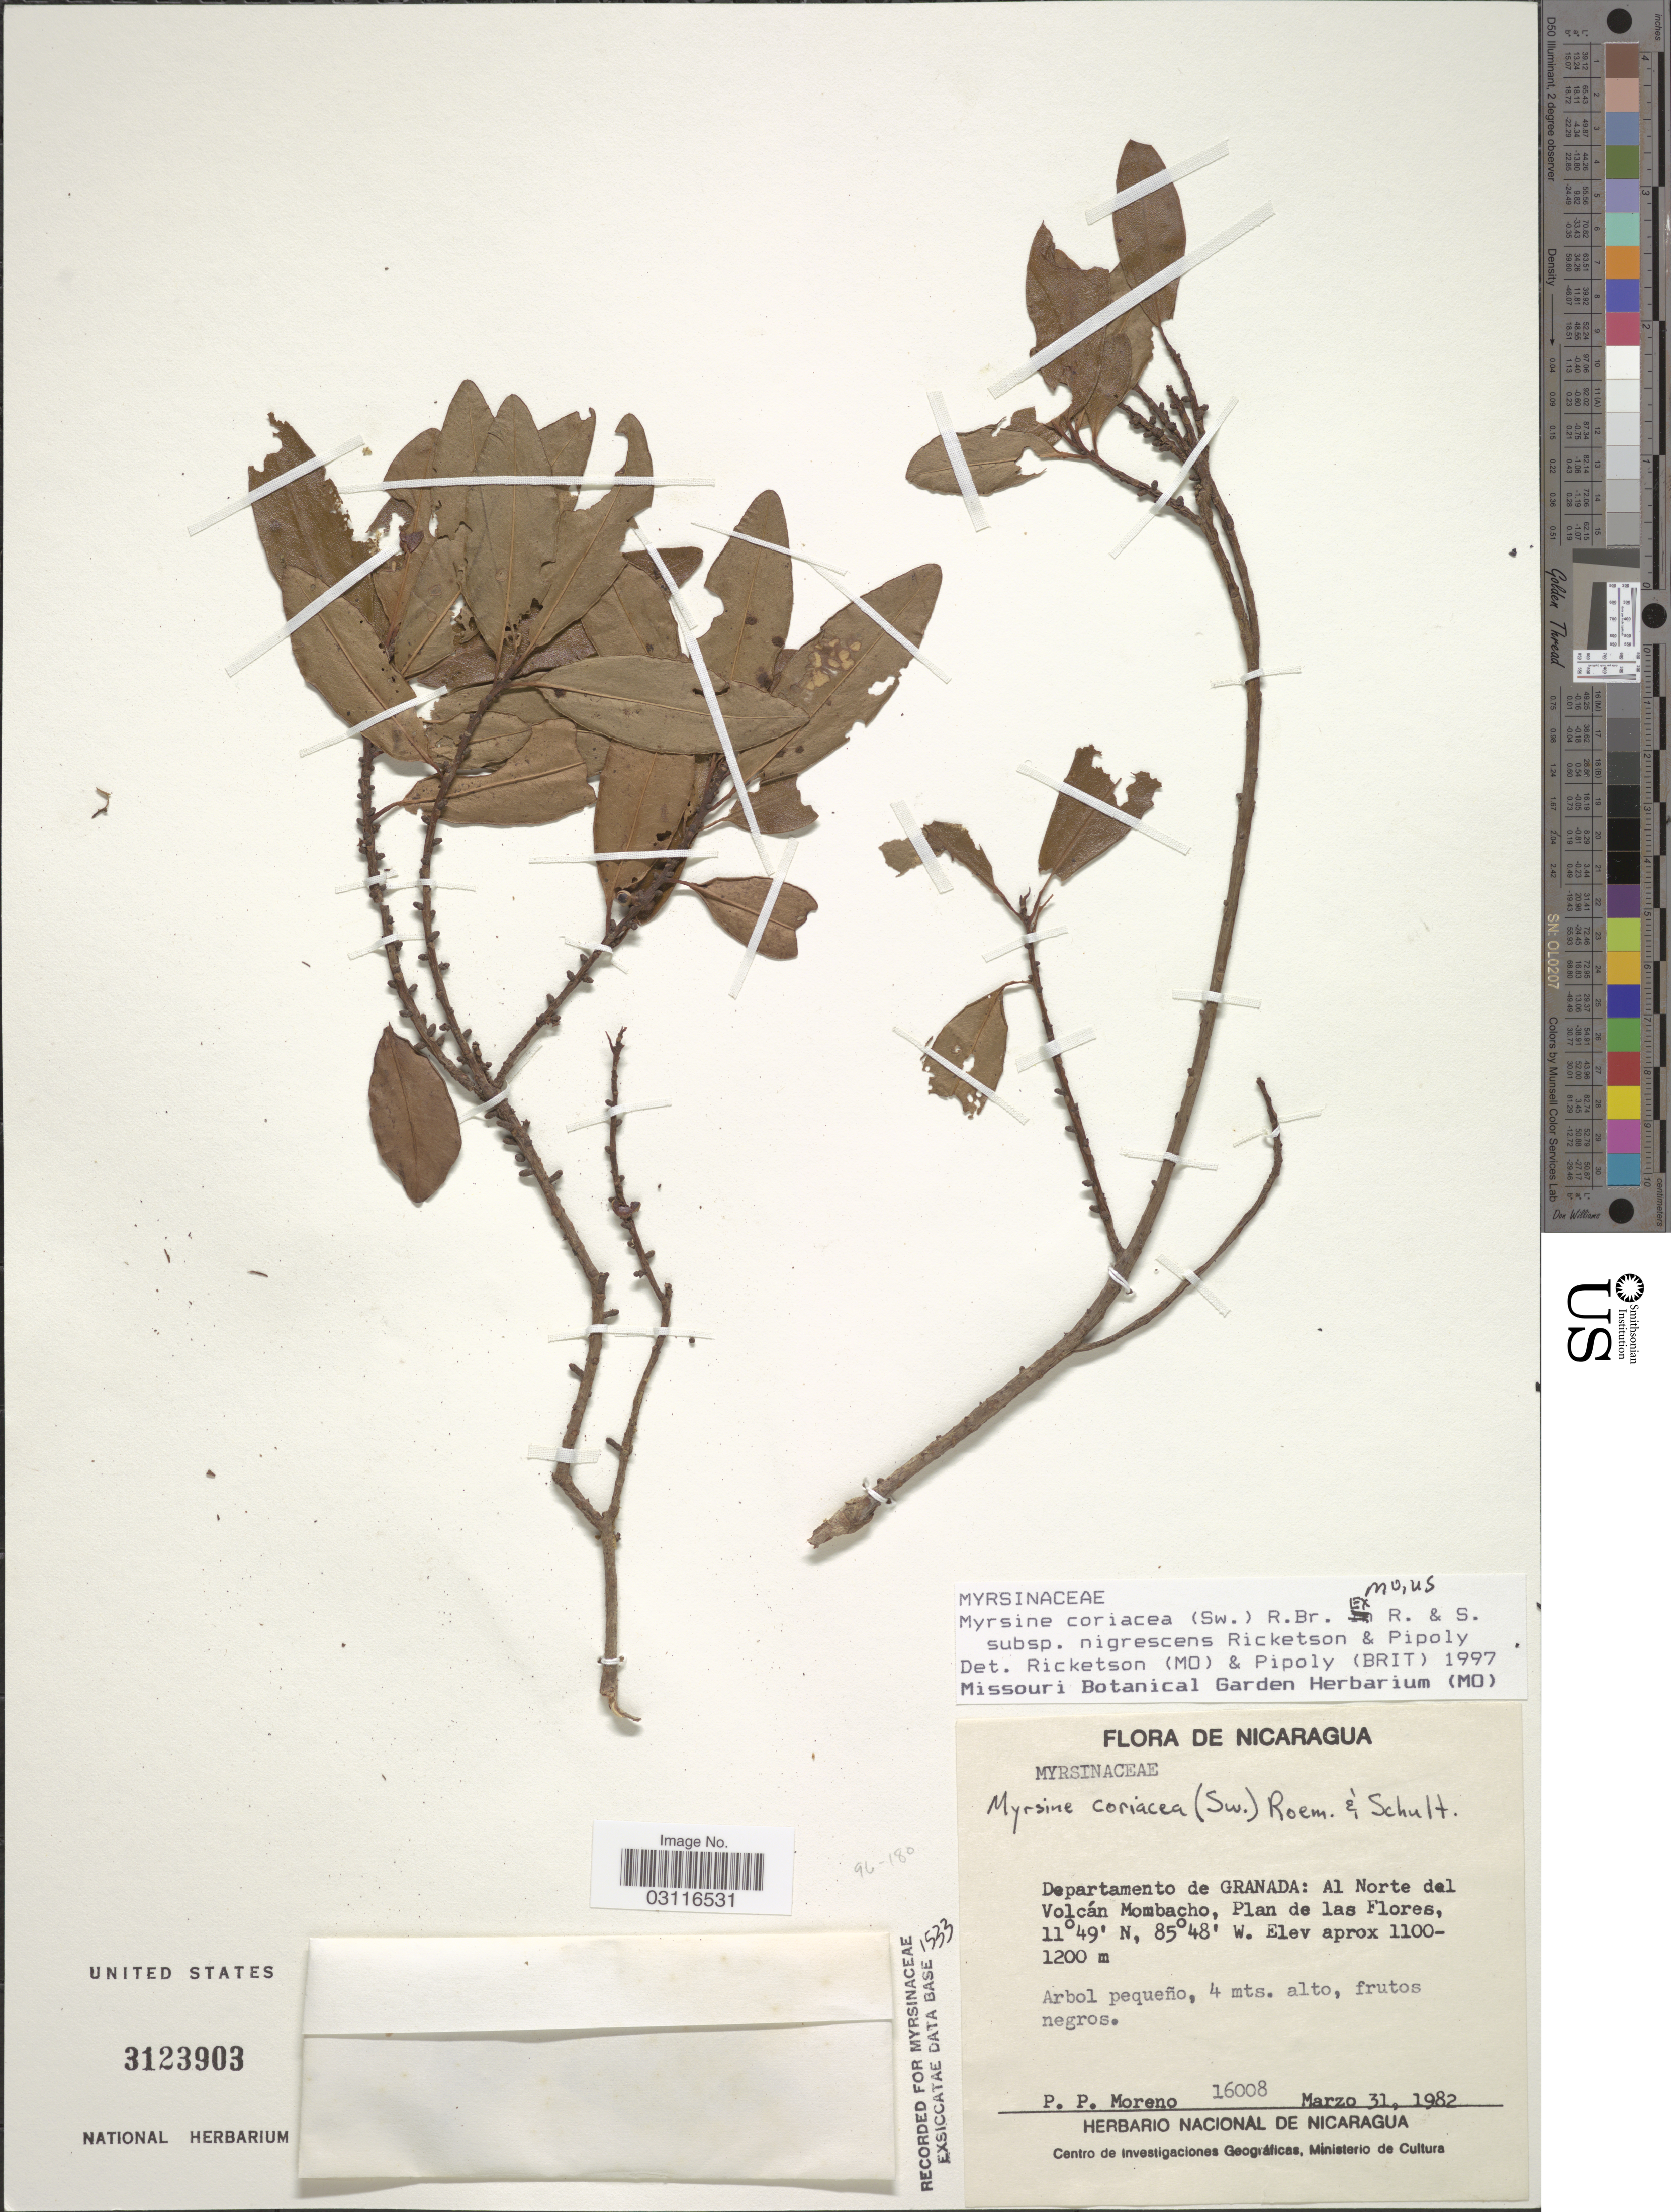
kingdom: Plantae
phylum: Tracheophyta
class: Magnoliopsida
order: Ericales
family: Primulaceae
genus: Myrsine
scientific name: Myrsine coriacea subsp. nigrescens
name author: (Lundell) Ricketson & Pipoly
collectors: P. Moreno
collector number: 16008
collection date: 1982-03-31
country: Nicaragua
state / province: Granada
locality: Departamento de Granada: Al Norte del Volcán Mombacho, Plan de las Flores.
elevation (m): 1100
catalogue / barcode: US 3123903